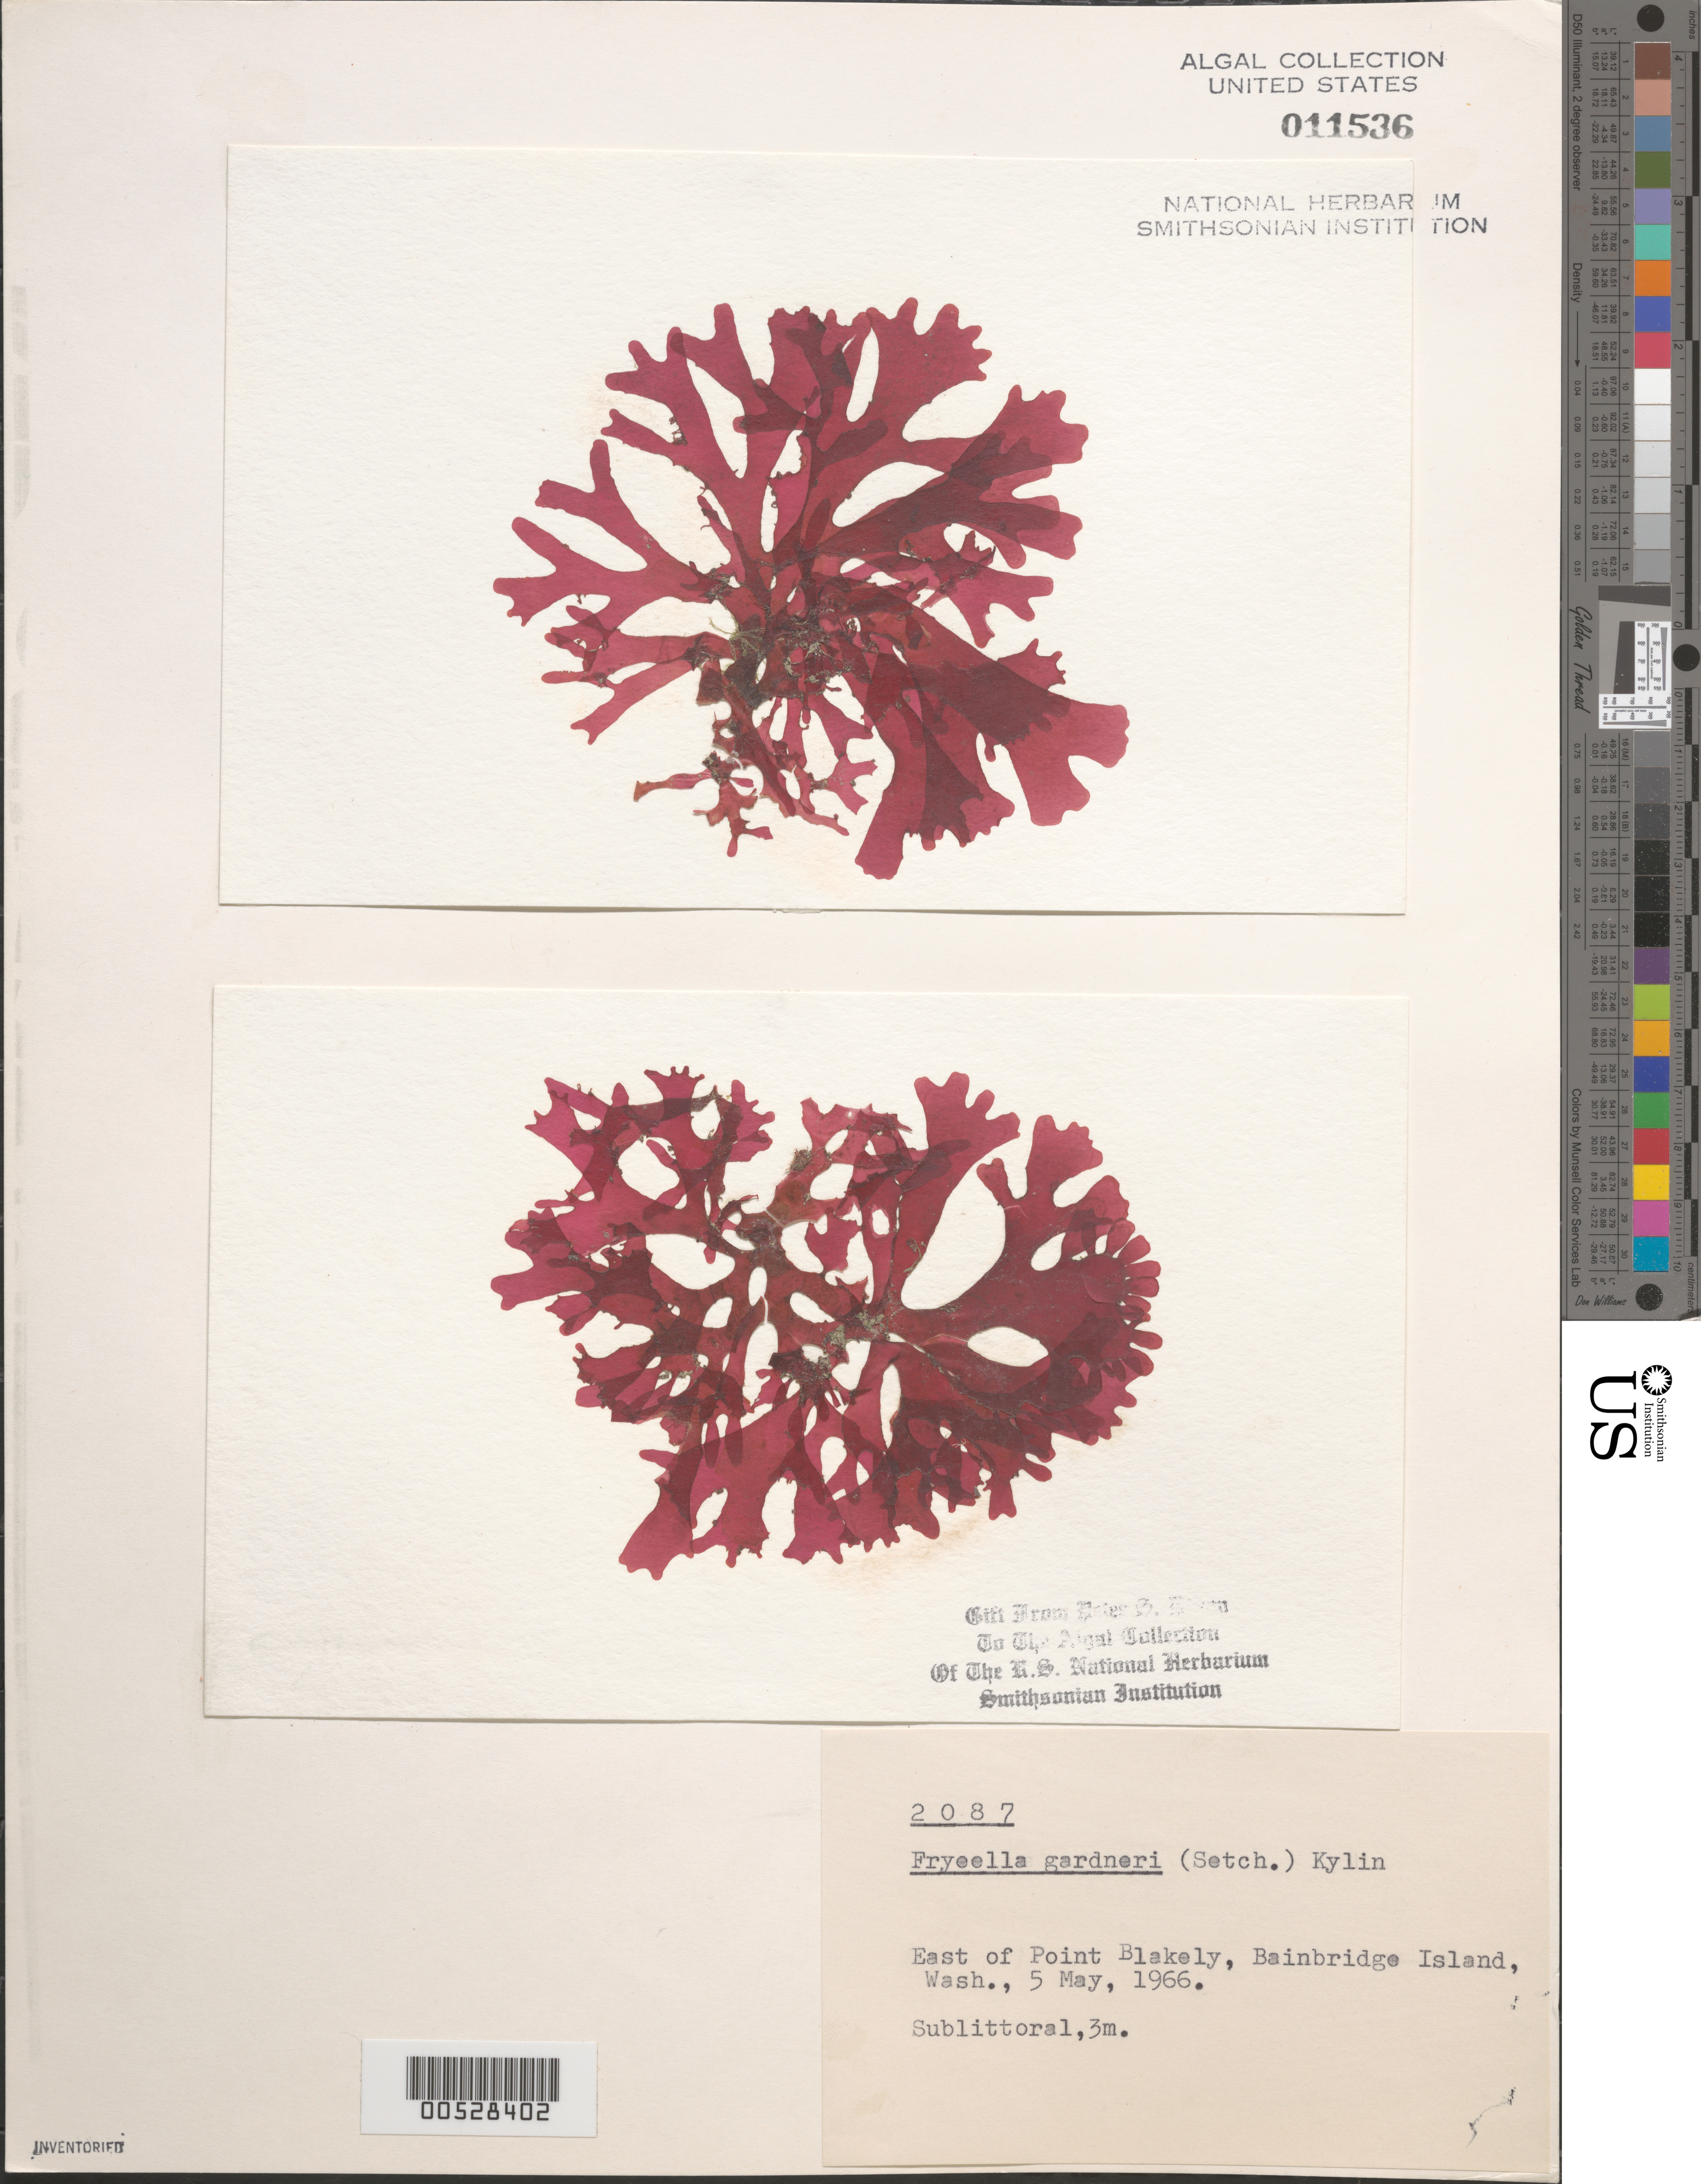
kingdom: Plantae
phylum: Rhodophyta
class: Florideophyceae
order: Rhodymeniales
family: Fryeellaceae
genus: Fryeella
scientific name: Fryeella gardneri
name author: (Setch.) Kylin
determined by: Dixon, P. S.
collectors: P. S. Dixon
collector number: PSD 2087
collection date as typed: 05 May 1966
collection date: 1966-05-05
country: United States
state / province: Washington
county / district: Kitsap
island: Bainbridge Island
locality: East of Point Blakely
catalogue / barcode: US 11536